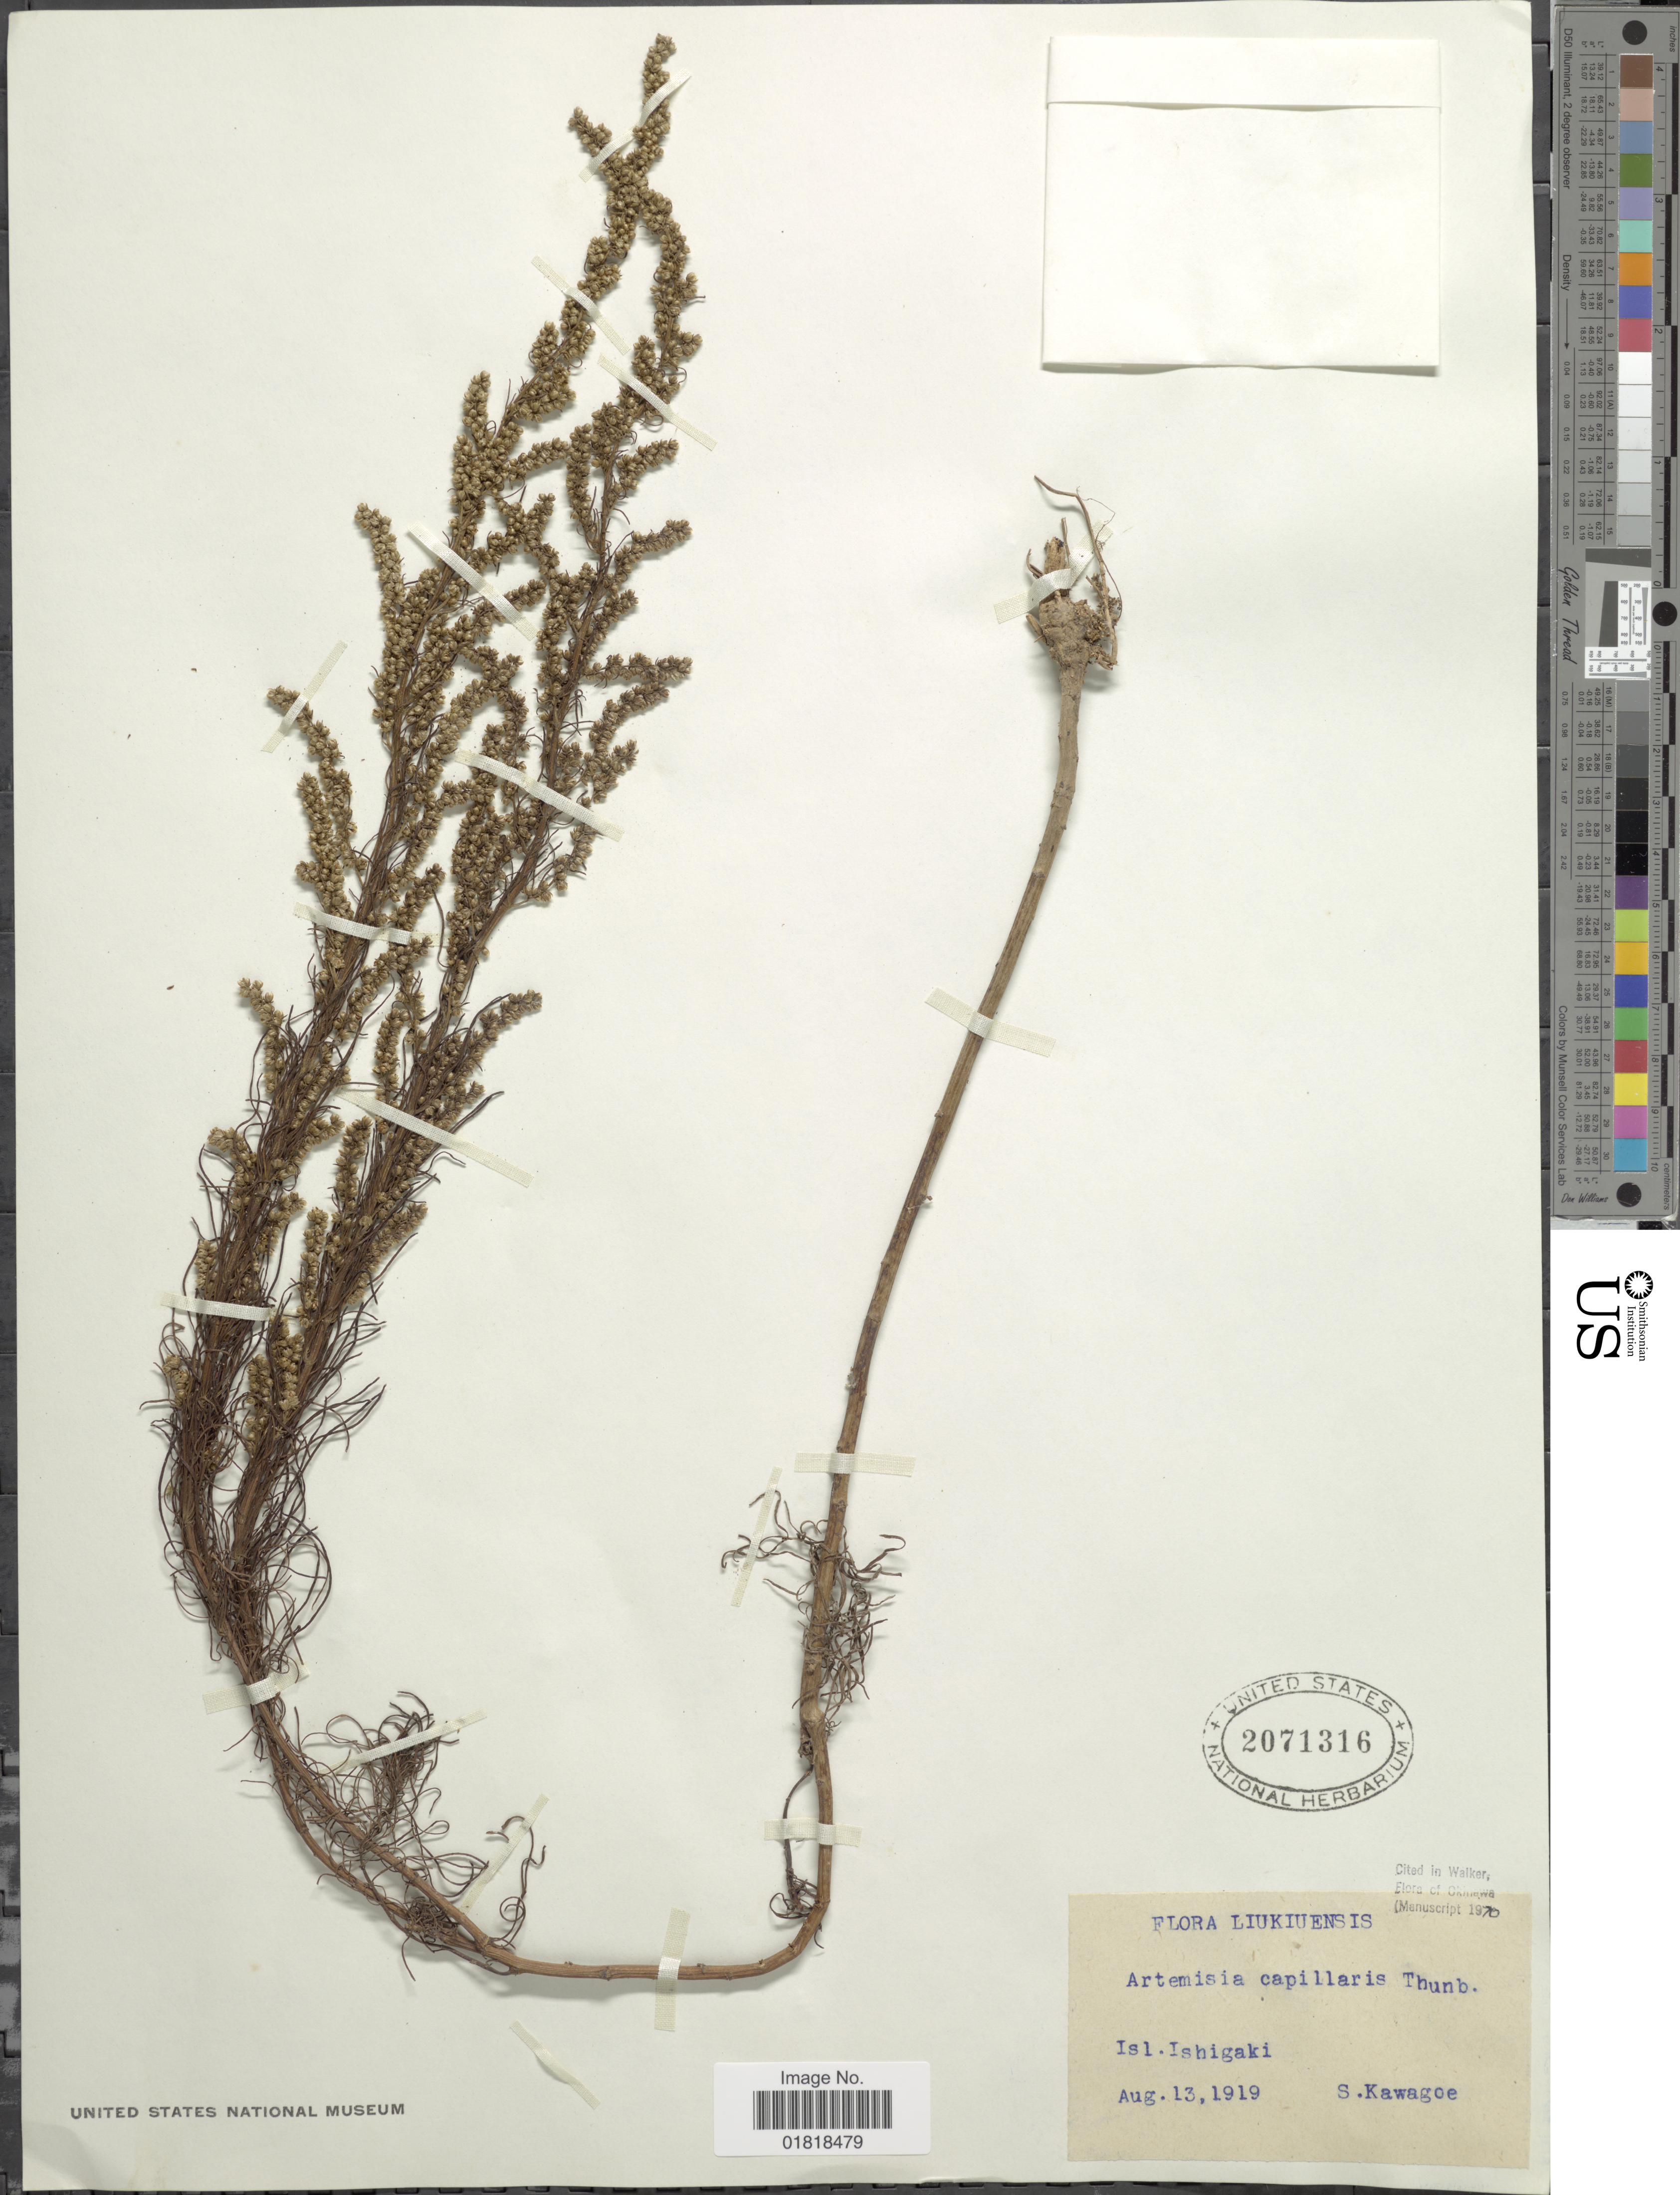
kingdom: Plantae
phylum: Tracheophyta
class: Magnoliopsida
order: Asterales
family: Asteraceae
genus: Artemisia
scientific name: Artemisia capillaris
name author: Thunb.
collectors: S. Kawagoe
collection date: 1919-08-13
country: Japan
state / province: Okinawa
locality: Liukiuensis, Isl. Ishigaki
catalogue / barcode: US 2071316